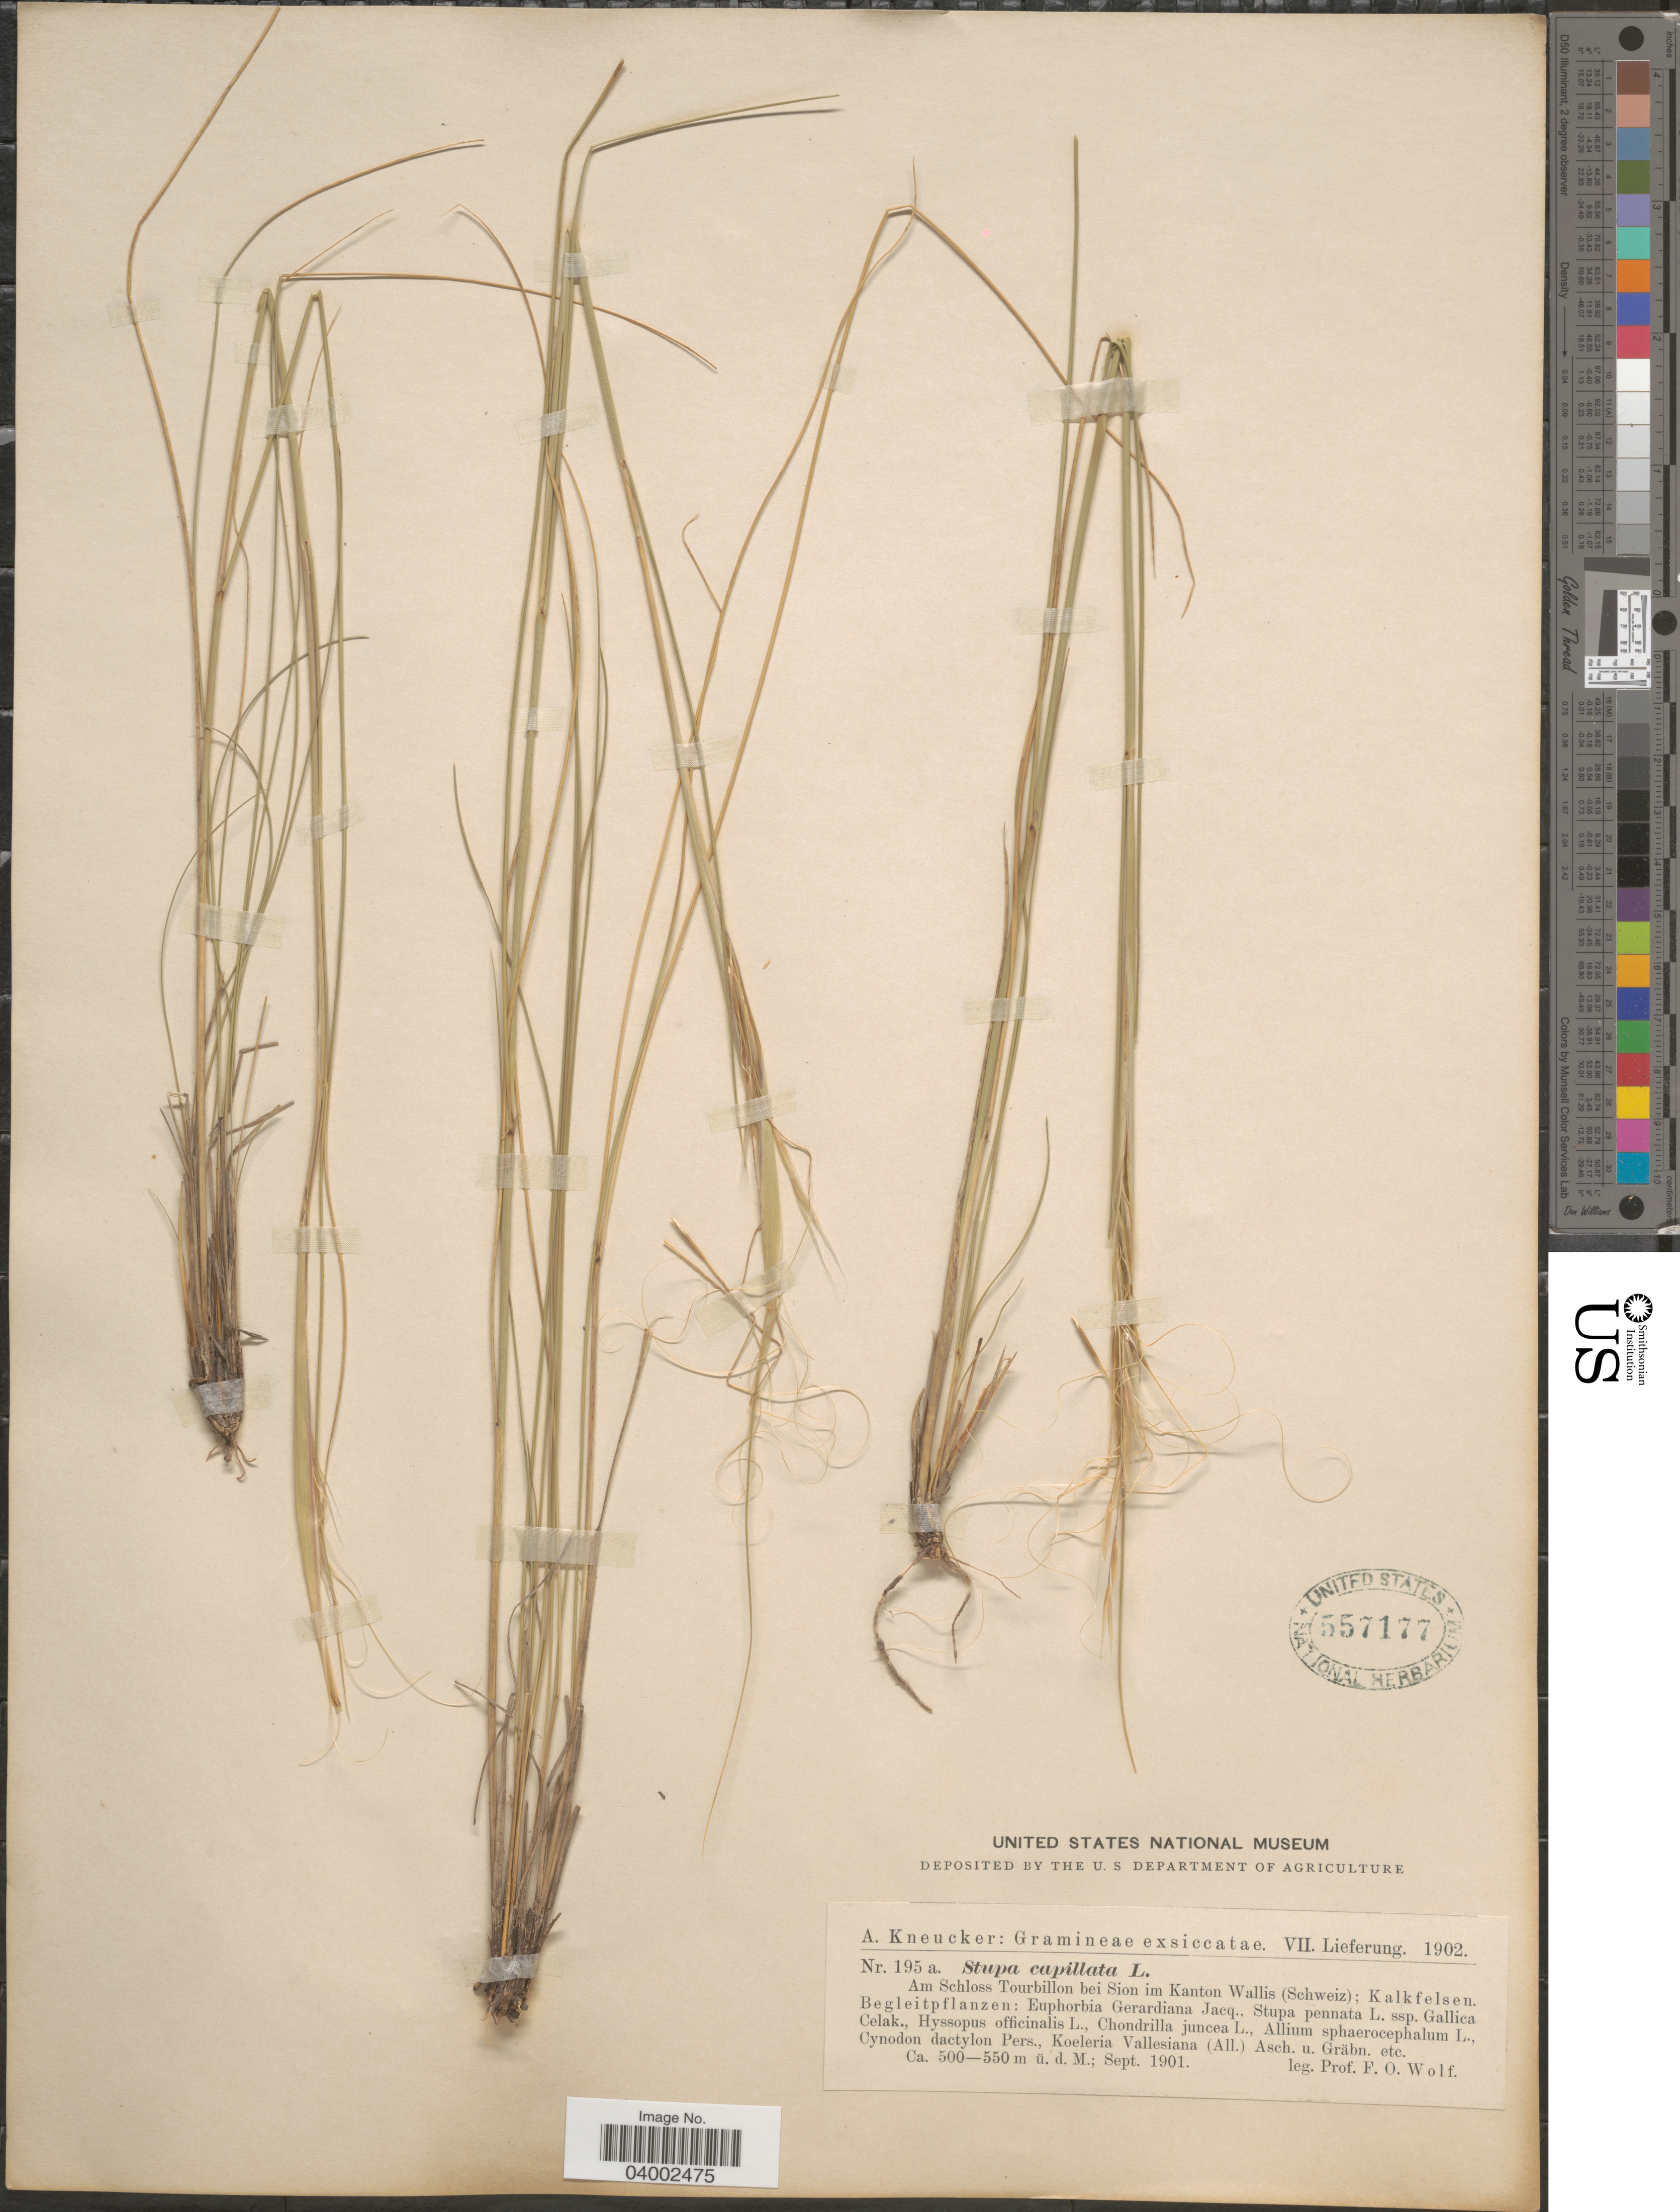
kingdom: Plantae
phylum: Tracheophyta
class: Liliopsida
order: Poales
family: Poaceae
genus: Stipa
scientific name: Stipa capillata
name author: L.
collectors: F. Wolf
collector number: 195a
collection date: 1901-09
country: Switzerland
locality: Am Schloss Tourbillon bei Sion im Kanton Wallis (Schweiz); Kalkfelsen.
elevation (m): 500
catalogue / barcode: US 557177